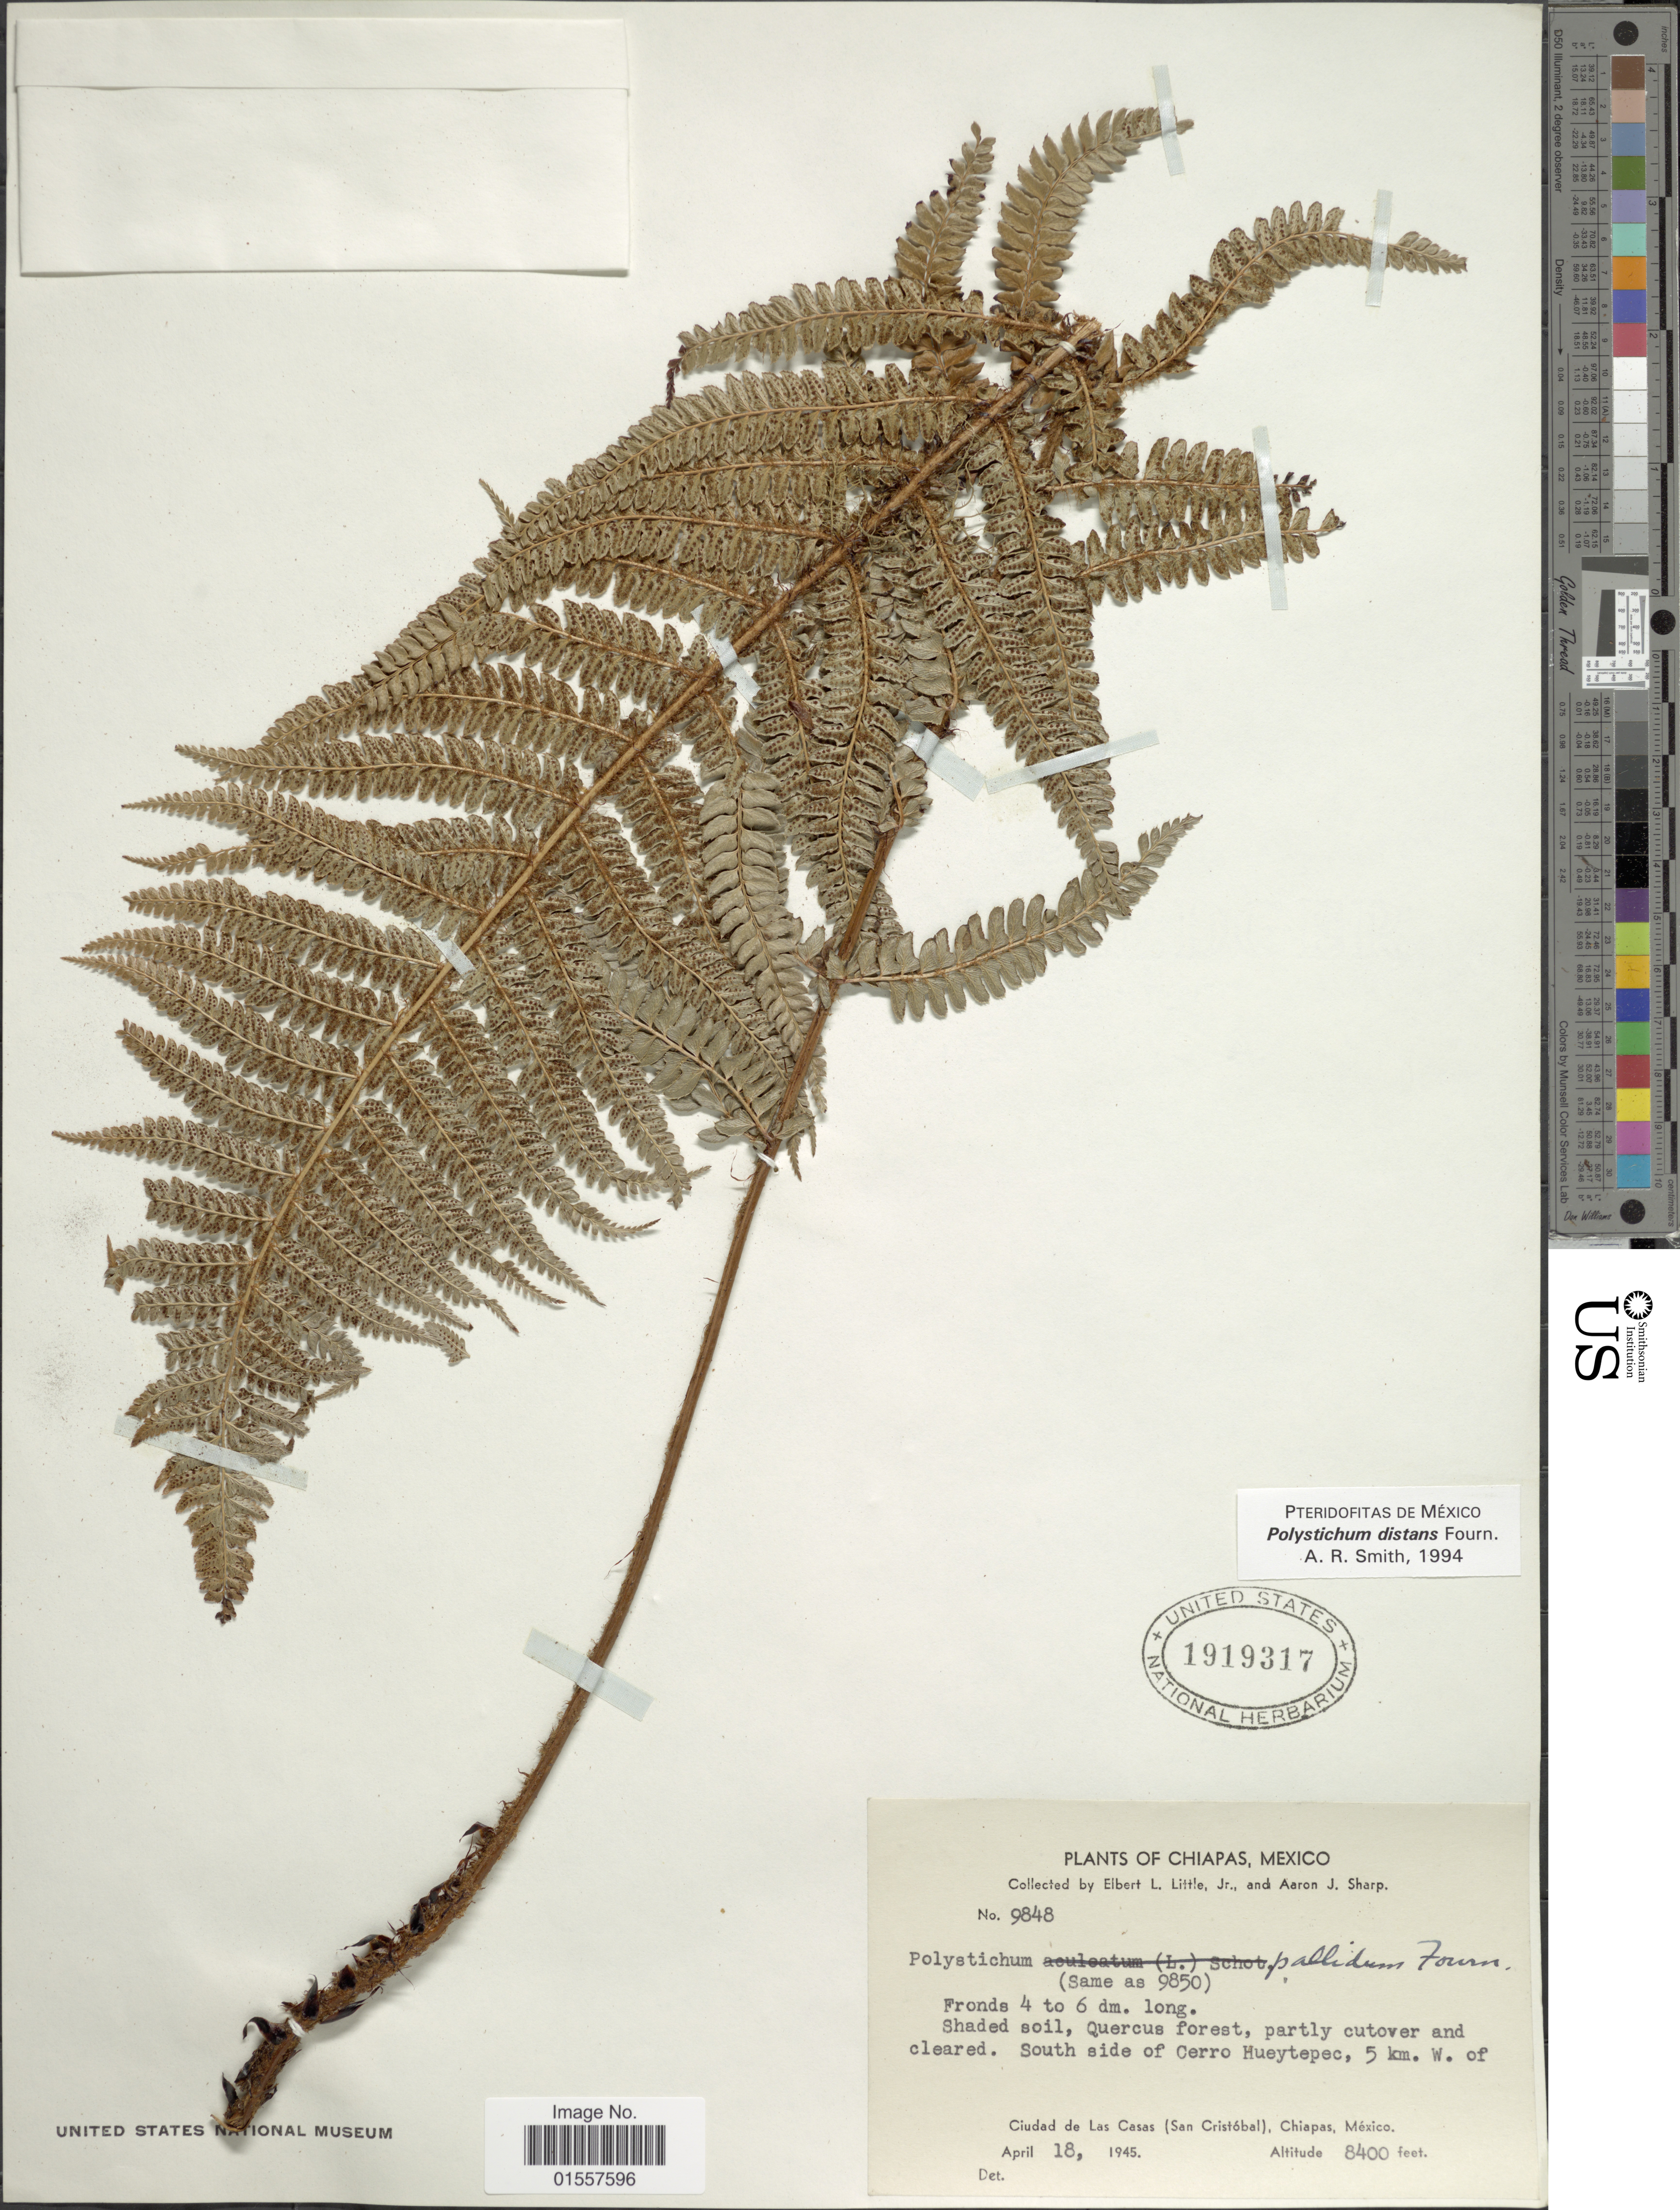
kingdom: Plantae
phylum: Tracheophyta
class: Polypodiopsida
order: Polypodiales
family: Dryopteridaceae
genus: Polystichum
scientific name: Polystichum distans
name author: E. Fourn.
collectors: E. L. Little & Mrs A. J. Sharp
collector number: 9848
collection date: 1945-04-18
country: Mexico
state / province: Chiapas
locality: South side of Cerro Hueytepec, 5 km. W. of, Ciudad de Las Casas (San Cristobal), Chiapas, Mexico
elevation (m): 2560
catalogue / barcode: US 1919317